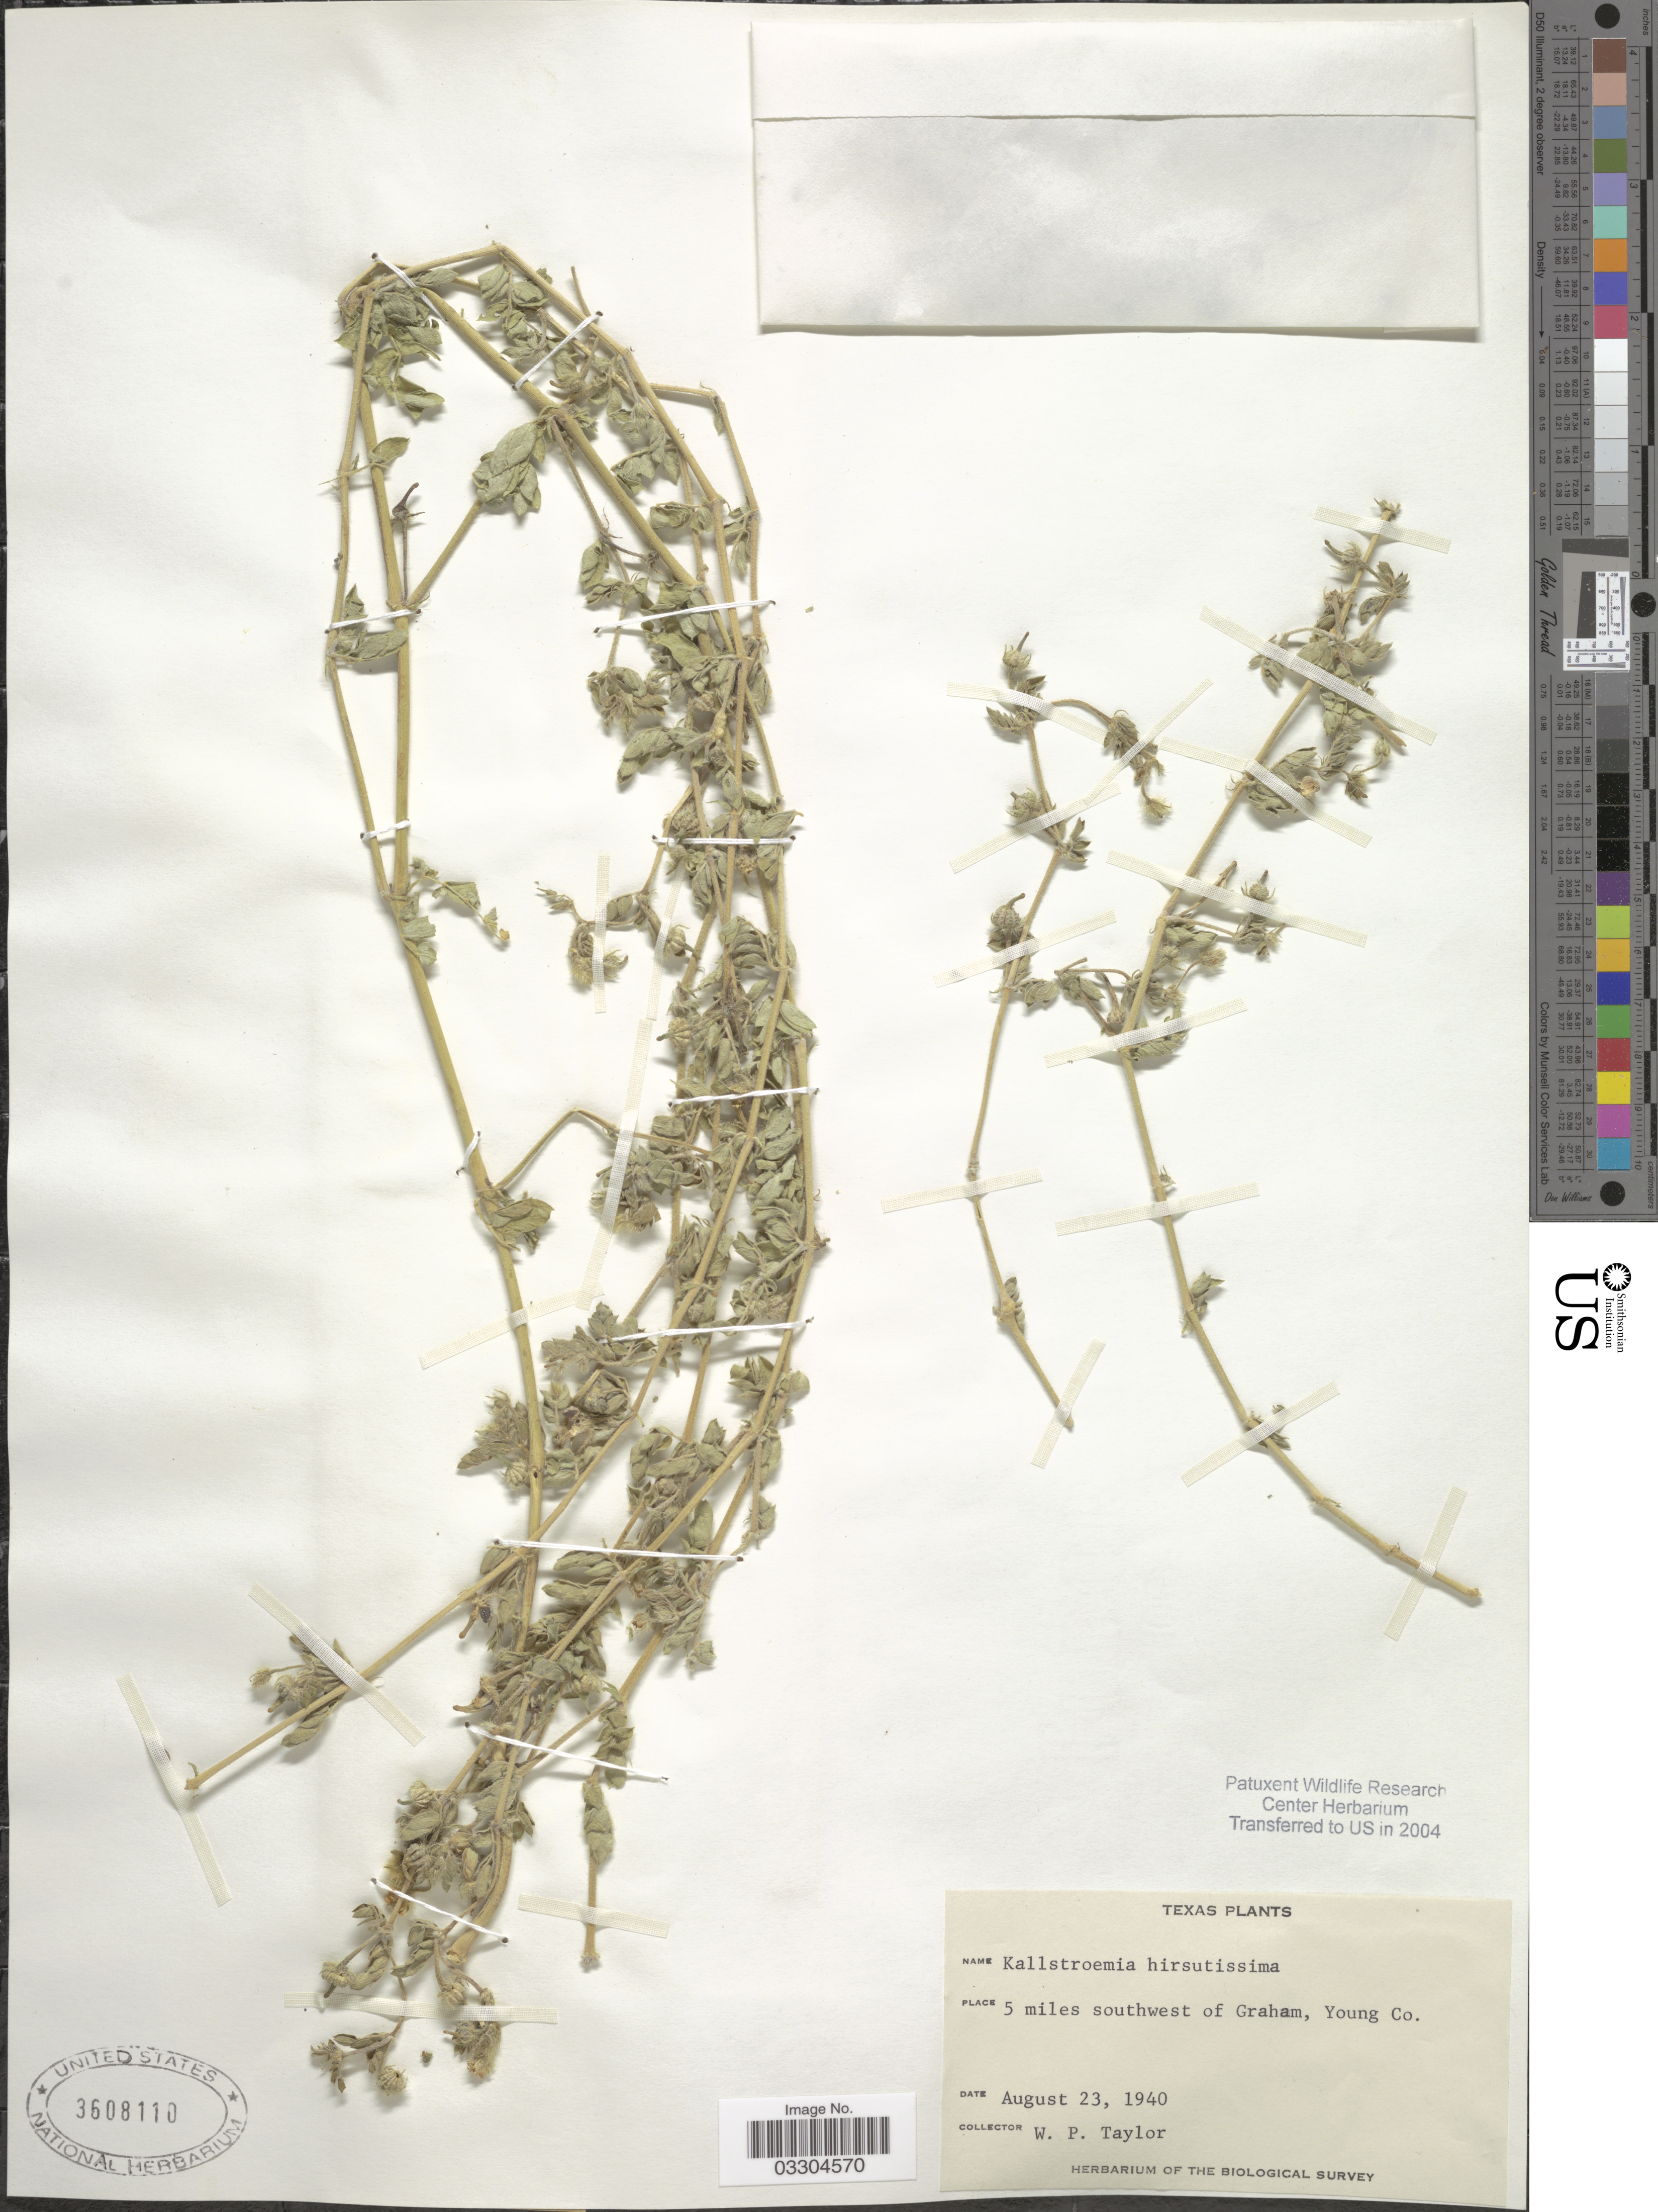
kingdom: Plantae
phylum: Tracheophyta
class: Magnoliopsida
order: Zygophyllales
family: Zygophyllaceae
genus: Kallstroemia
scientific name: Kallstroemia hirsutissima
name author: Vail in Small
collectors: W. P. Taylor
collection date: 1940-08-23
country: United States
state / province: Texas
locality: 5 miles southwest of Graham, Young Co.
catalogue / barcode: US 3608110